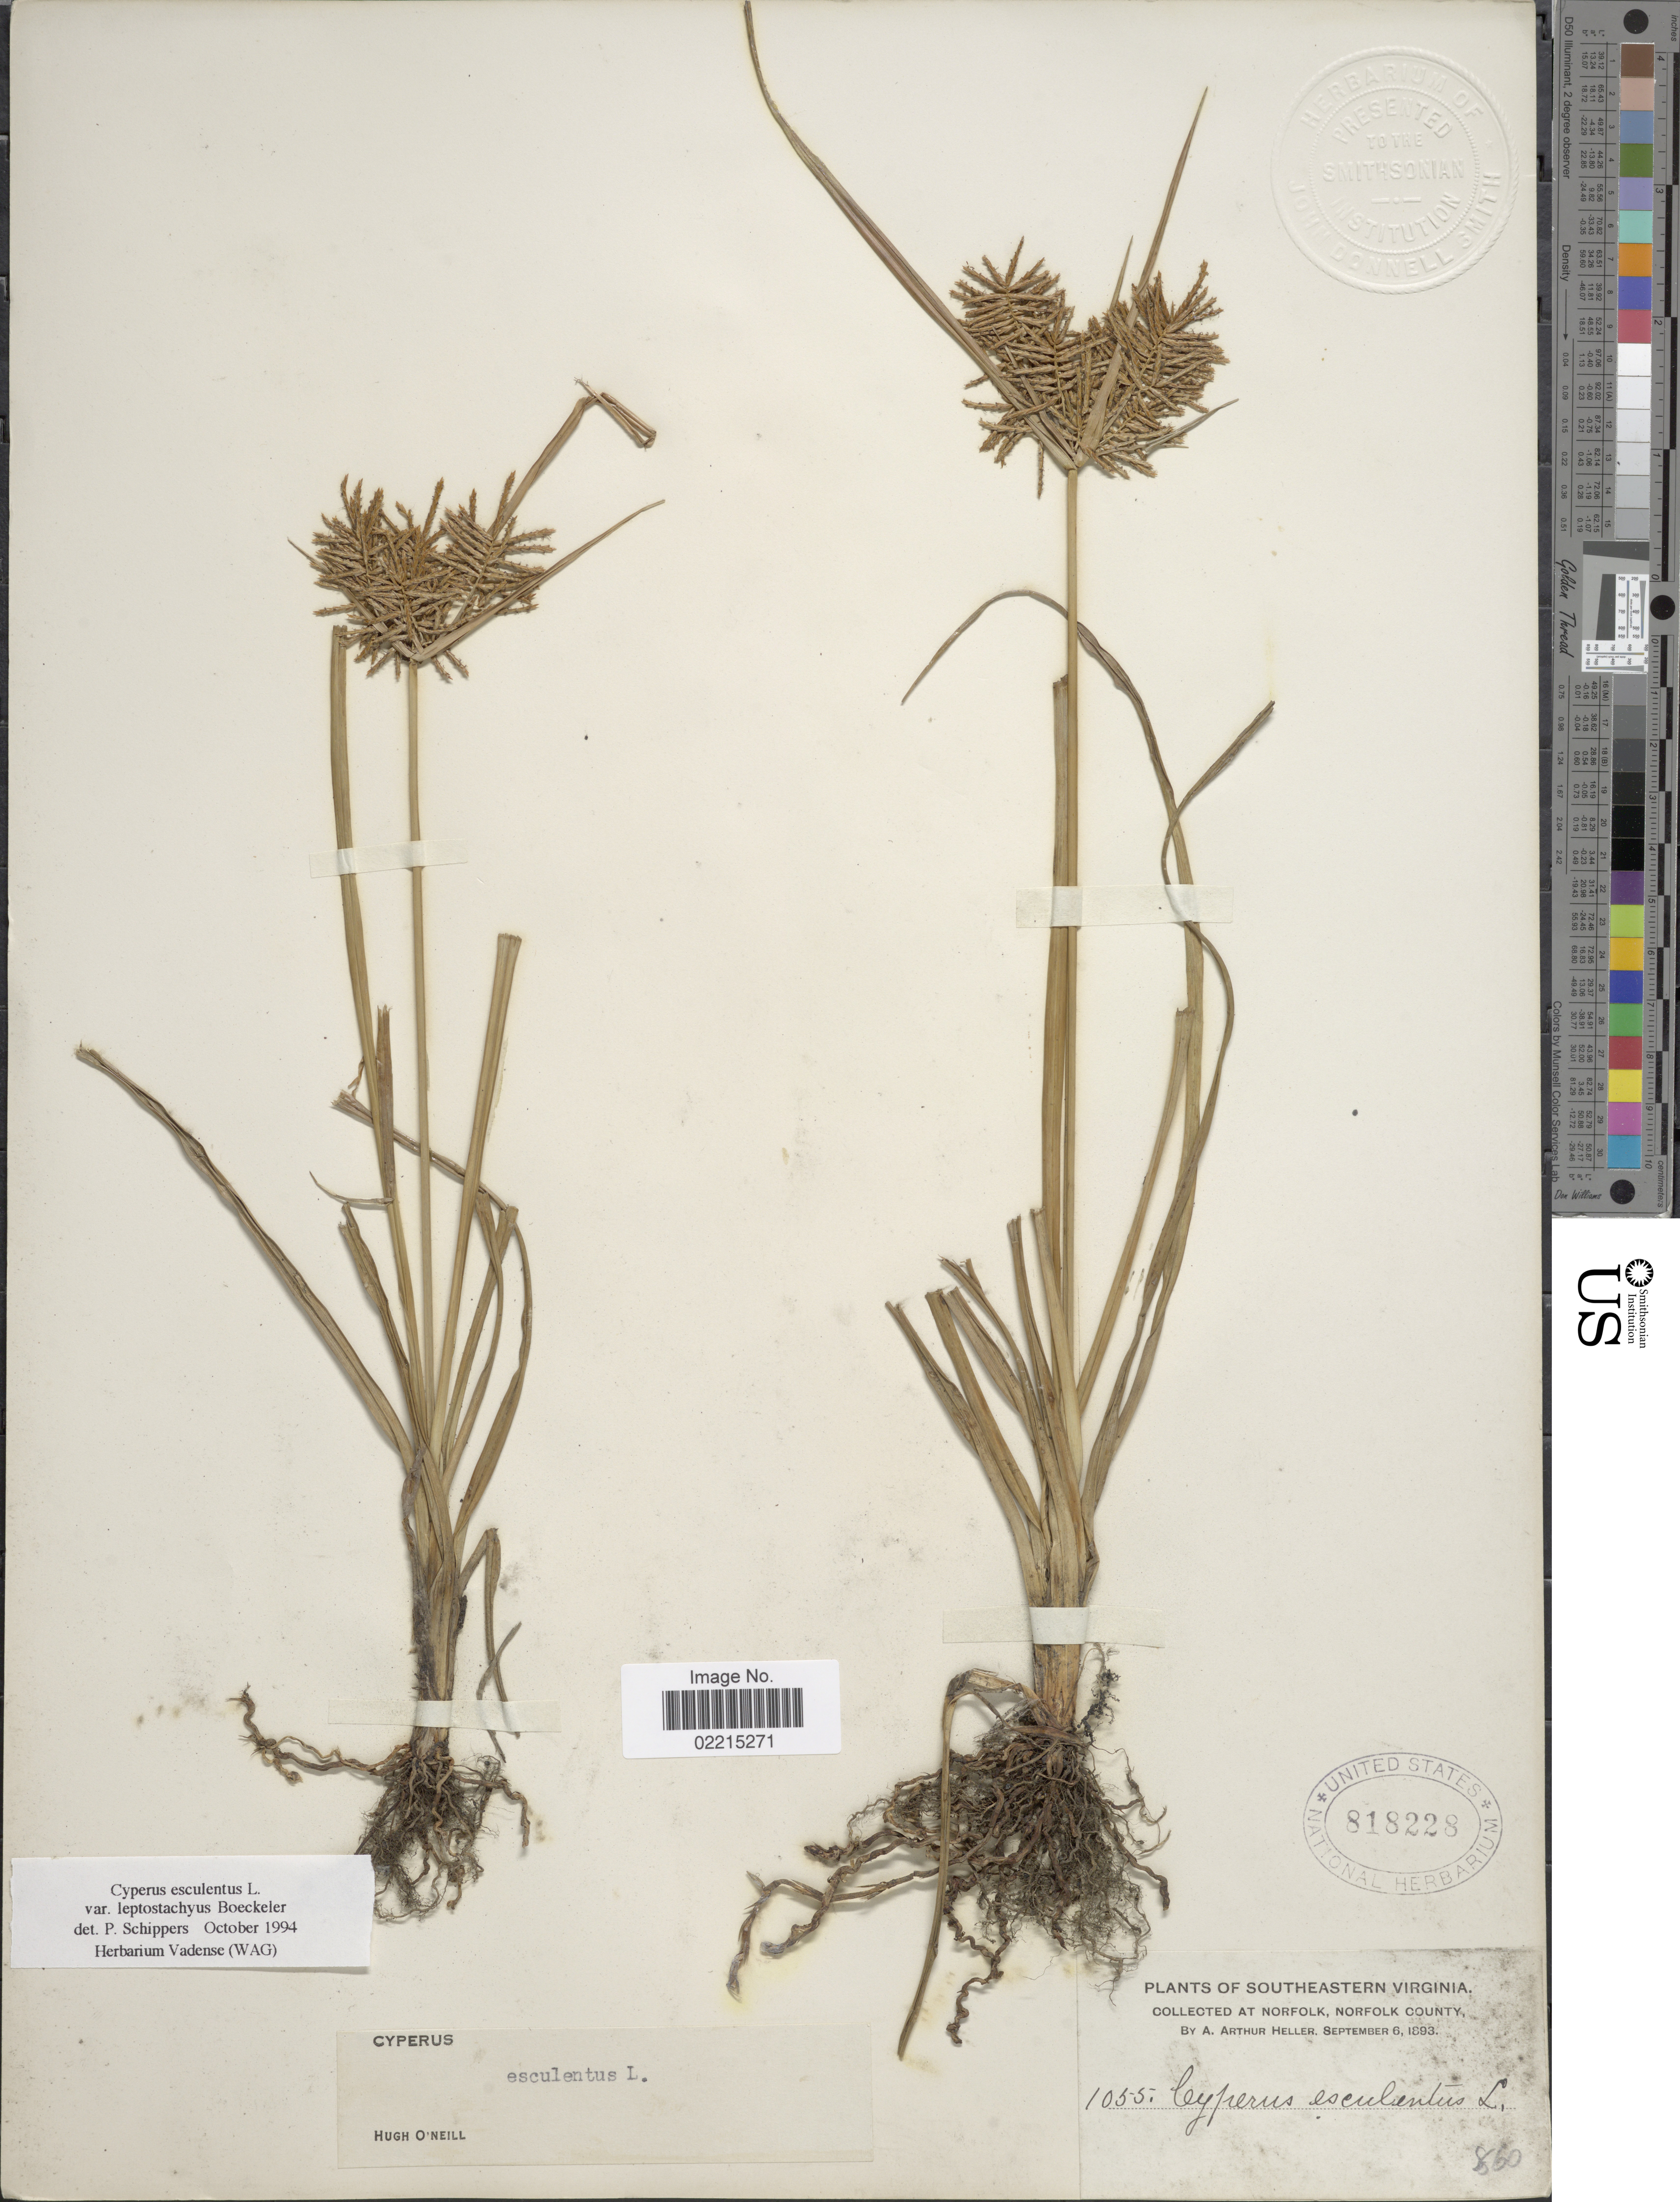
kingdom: Plantae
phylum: Tracheophyta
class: Liliopsida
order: Poales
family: Cyperaceae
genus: Cyperus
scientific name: Cyperus esculentus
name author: L.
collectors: A. A. Heller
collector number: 1055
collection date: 1893-09-06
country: United States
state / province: Virginia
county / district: City of Norfolk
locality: At Norfolk, Norfolk County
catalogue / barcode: US 818228